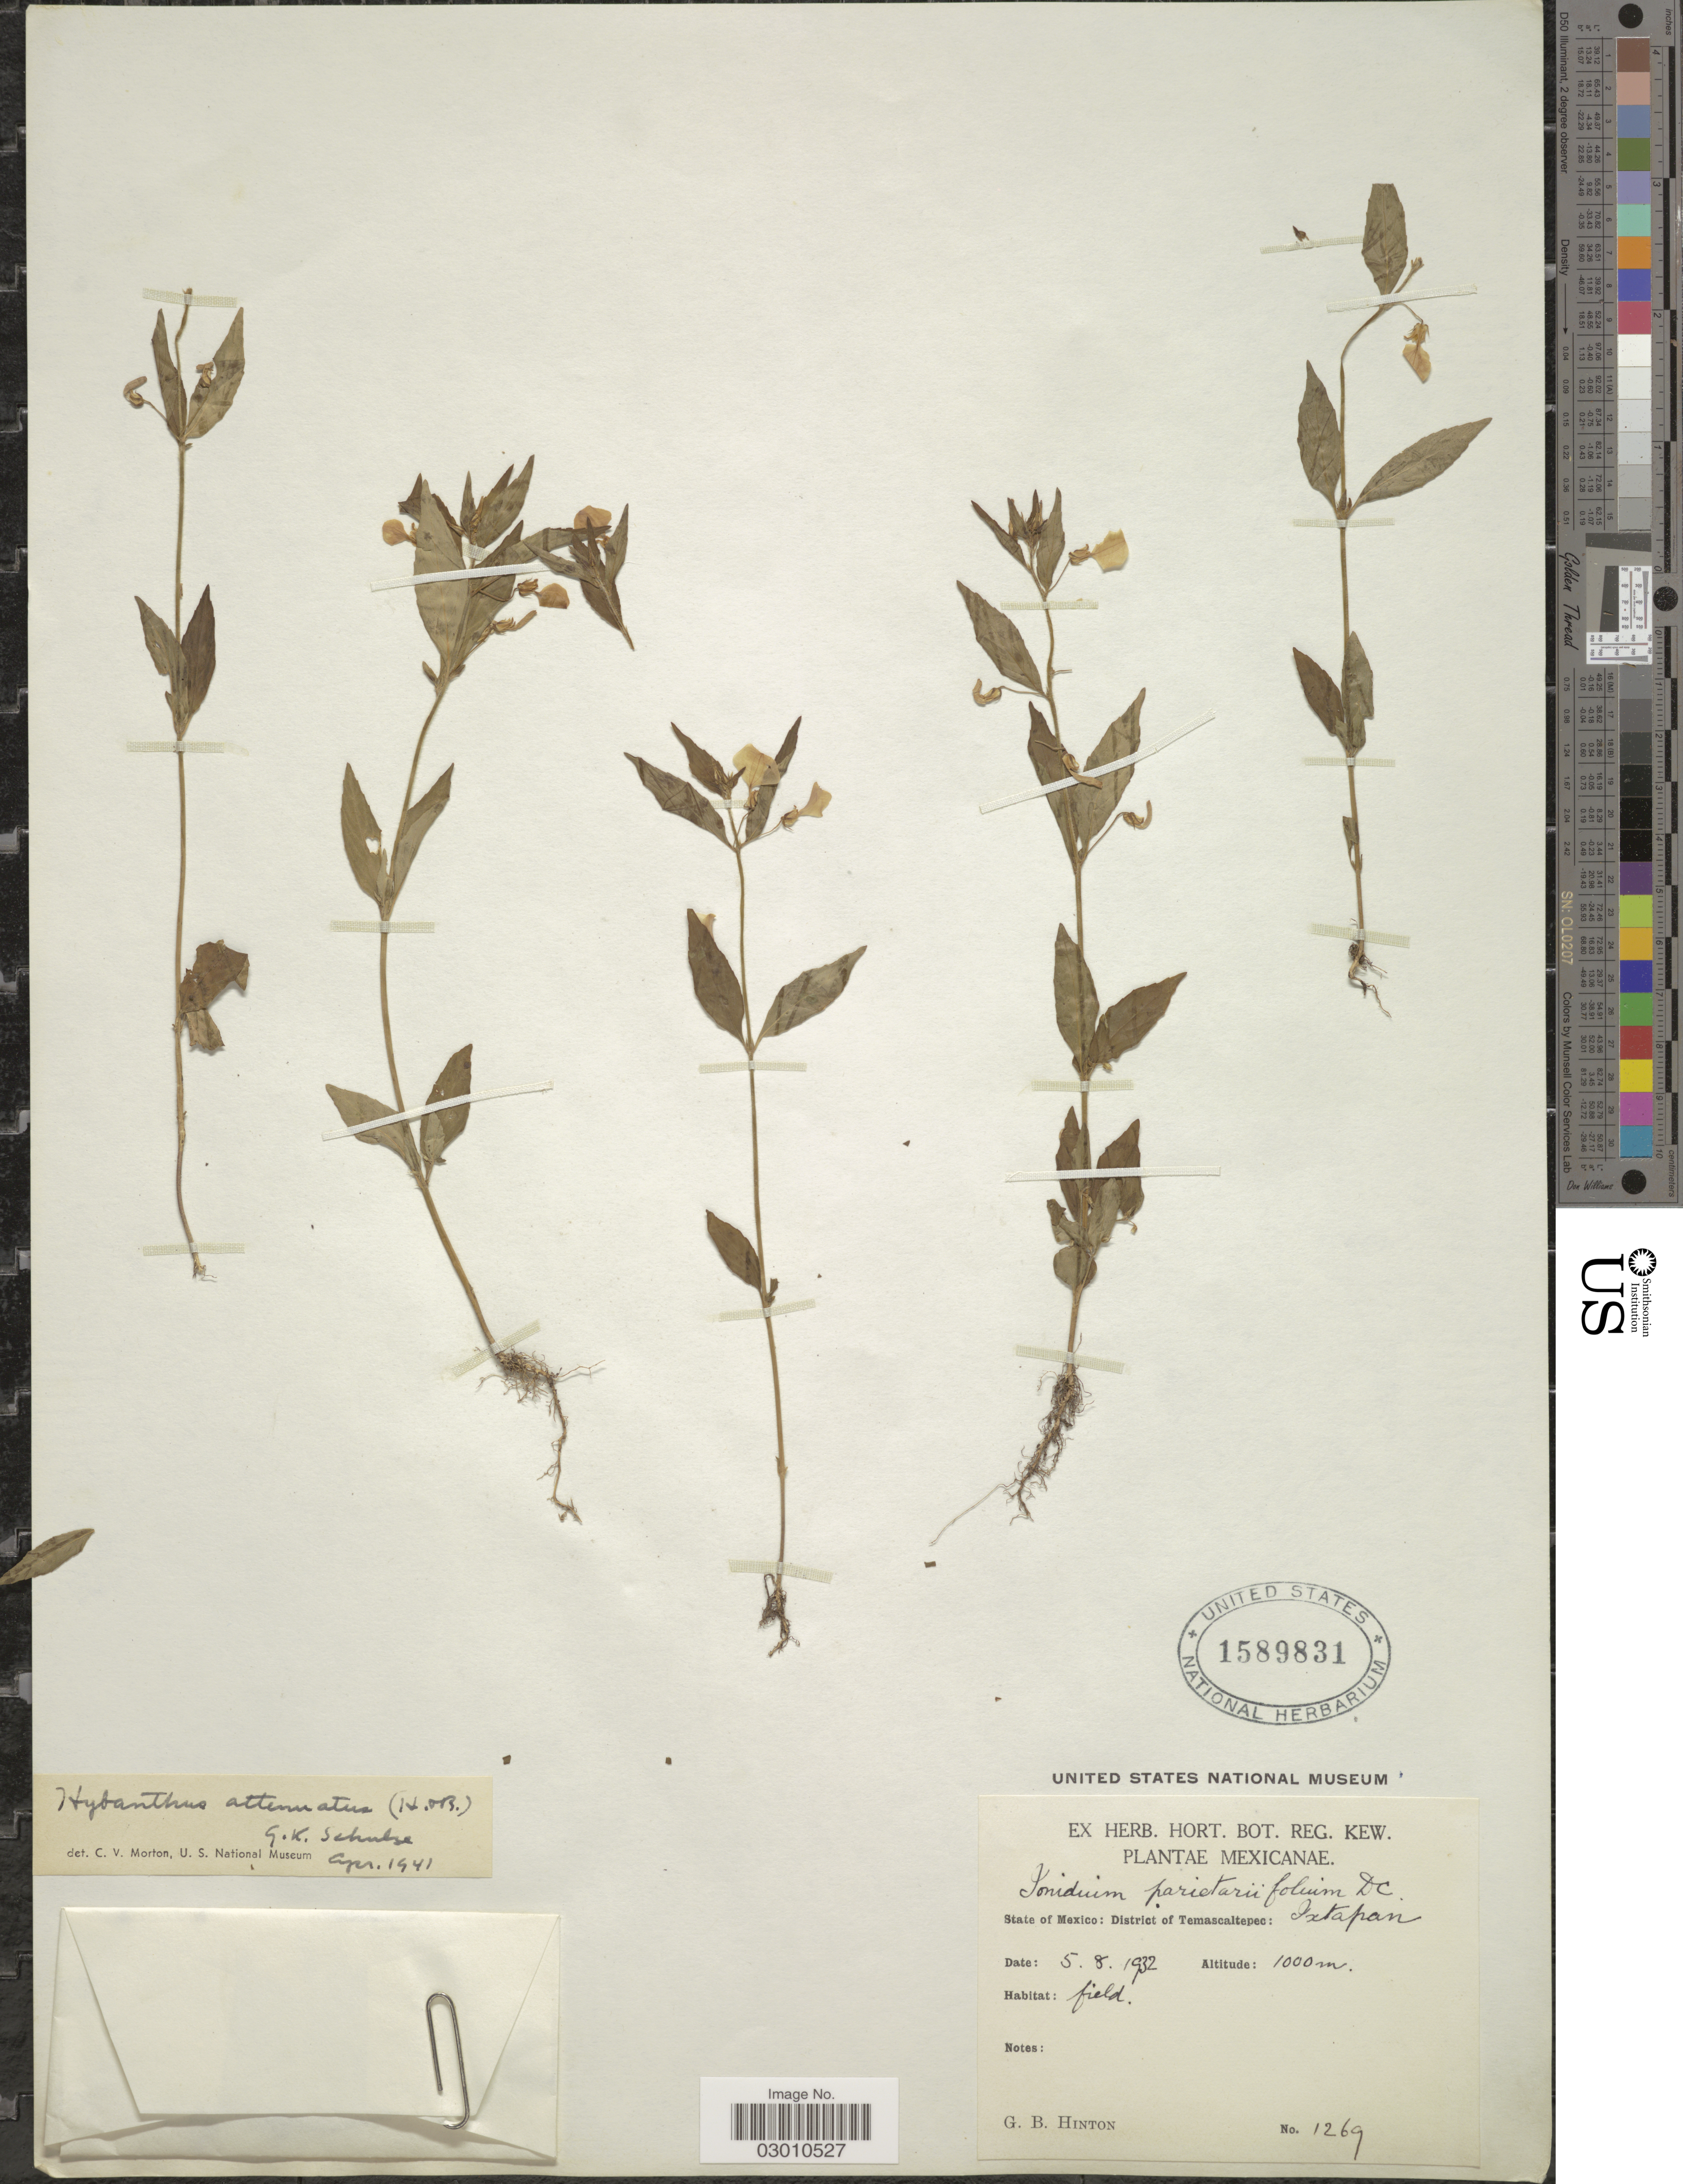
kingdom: Plantae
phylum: Tracheophyta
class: Magnoliopsida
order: Malpighiales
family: Violaceae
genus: Pombalia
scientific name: Pombalia attenuata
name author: (Humb. & Bonpl. ex Willd.) Paula-Souza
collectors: G. B. Hinton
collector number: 1269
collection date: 1932-08-05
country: Mexico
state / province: México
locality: District of Temascaltepec: Ixtapan.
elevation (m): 1000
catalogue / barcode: US 1589831